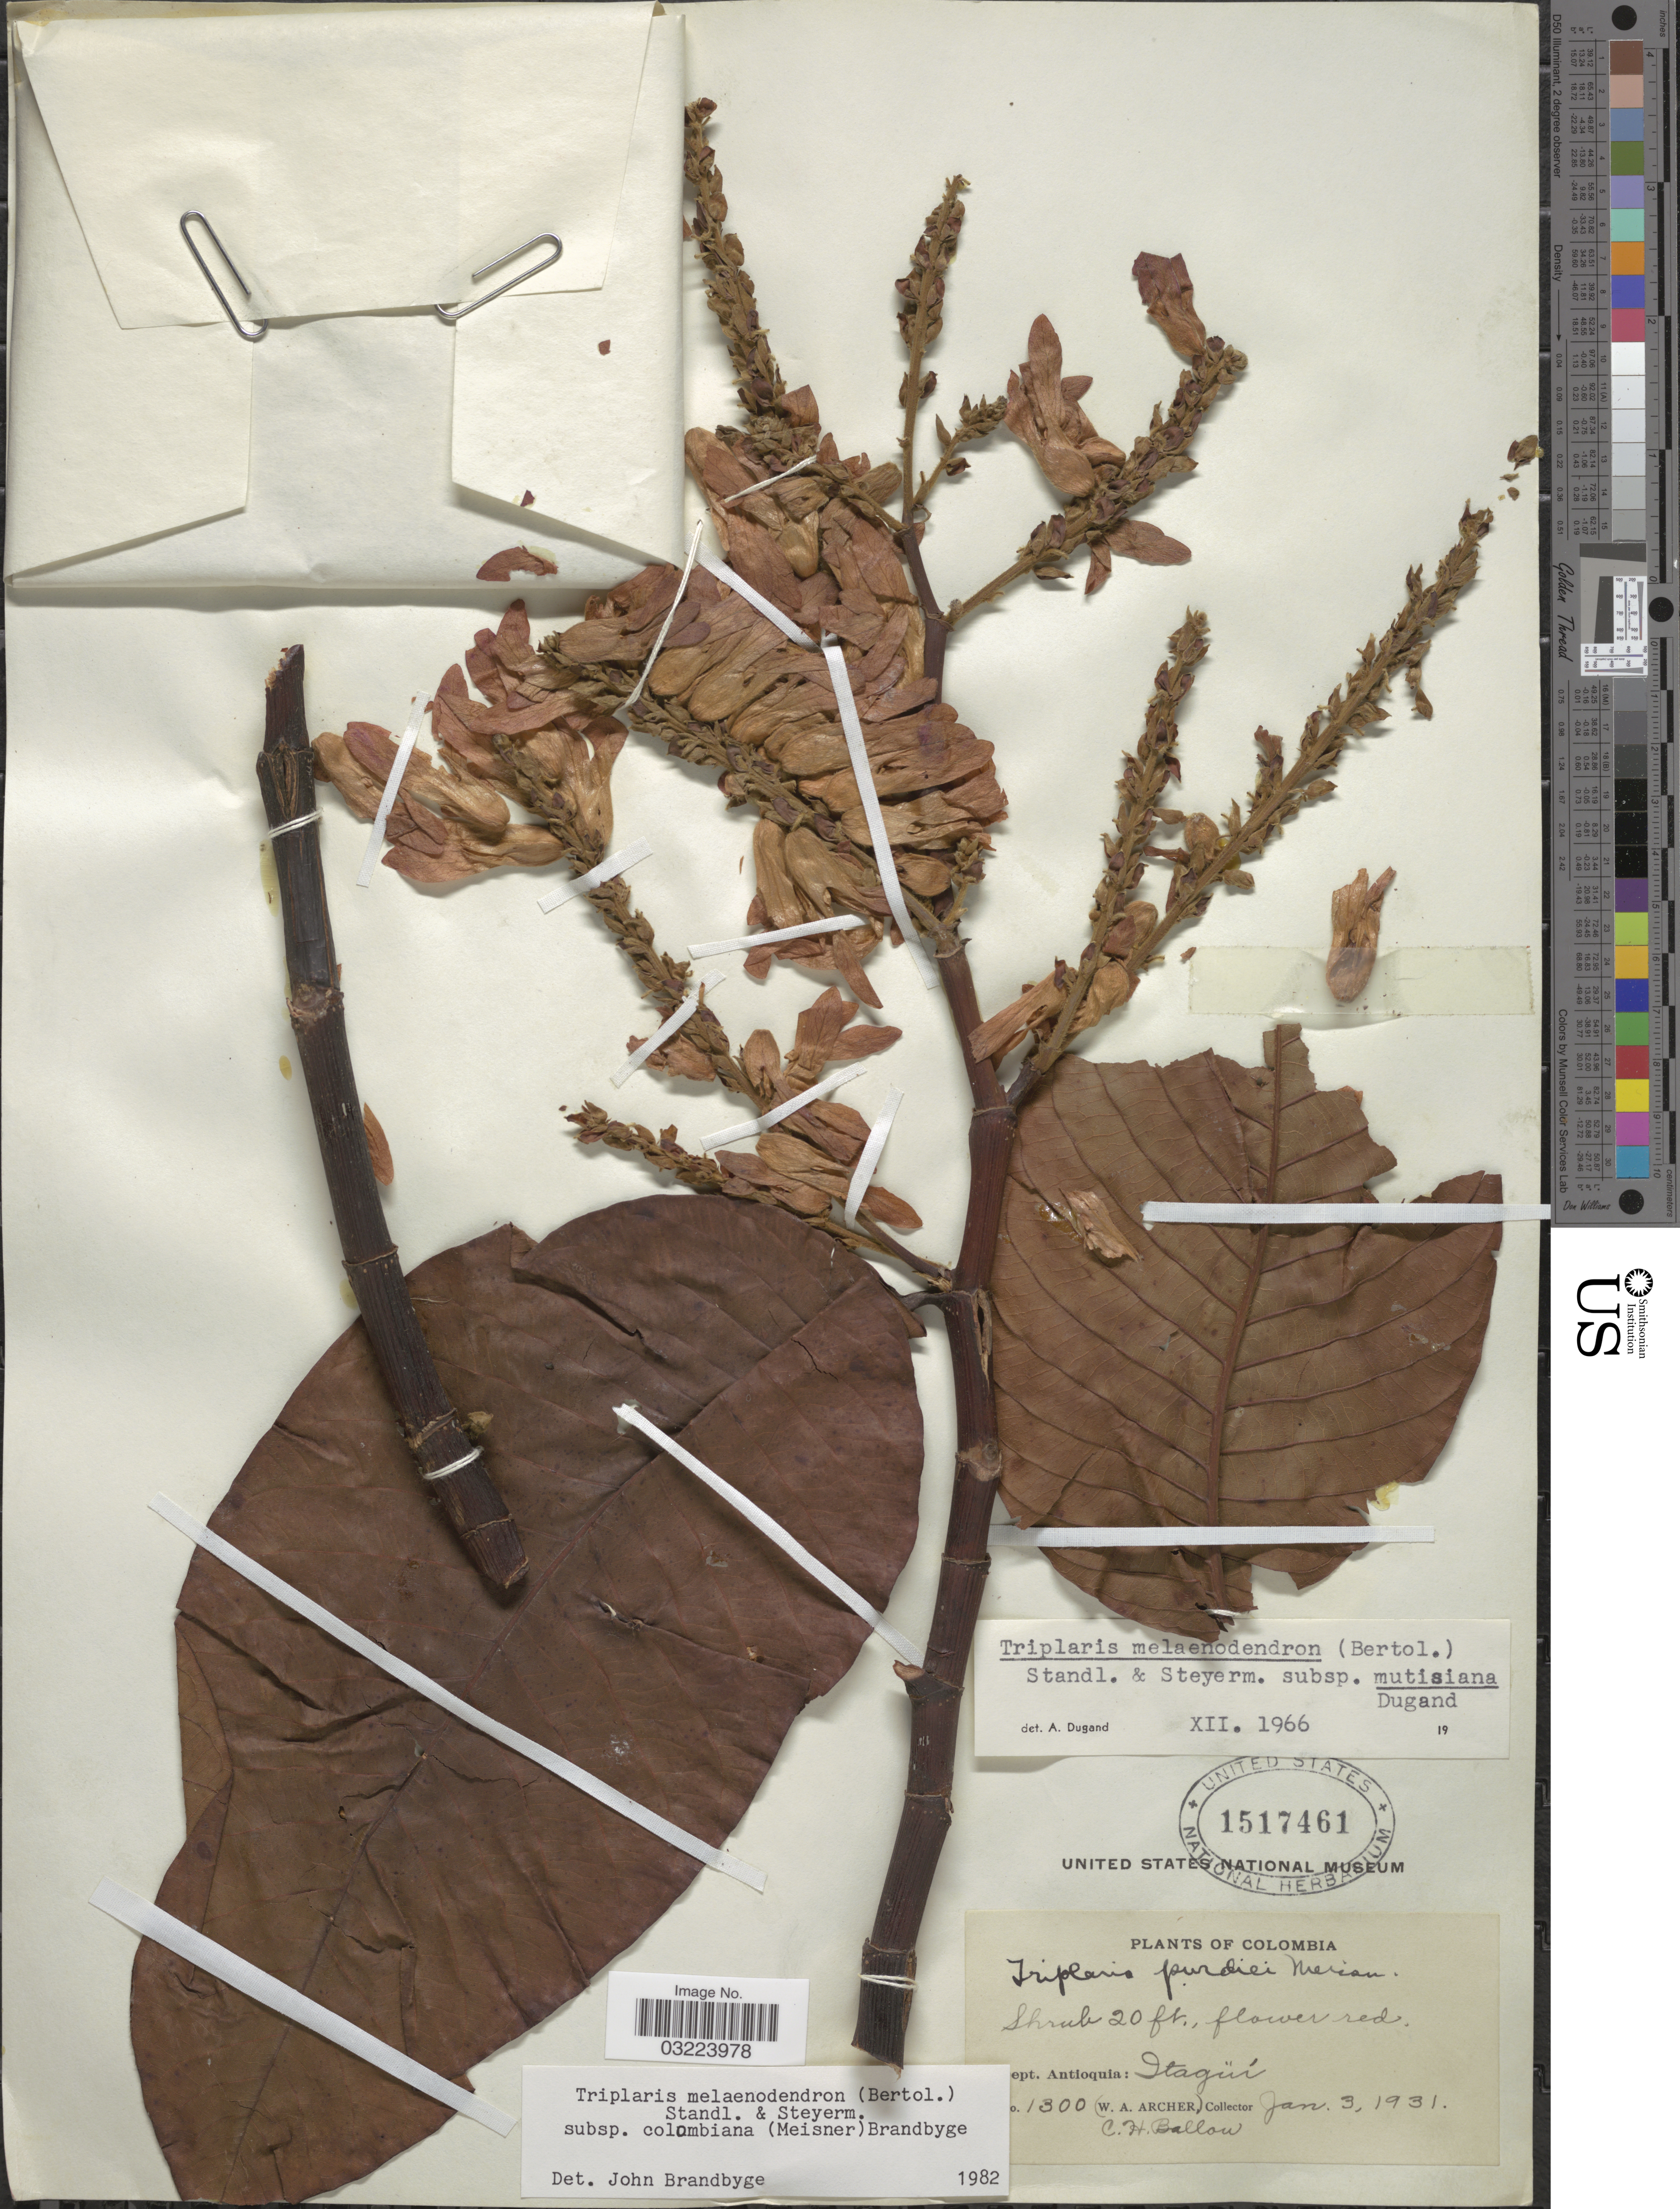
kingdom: Plantae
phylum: Tracheophyta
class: Magnoliopsida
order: Caryophyllales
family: Polygonaceae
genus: Triplaris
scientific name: Triplaris melaenodendron subsp. colombiana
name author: (Meisn.) Brandbyge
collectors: C. Ballou & W. Archer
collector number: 1300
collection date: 1931-01-03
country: Colombia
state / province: Antioquia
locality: Antioquia: Itagüí.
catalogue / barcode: US 1517461